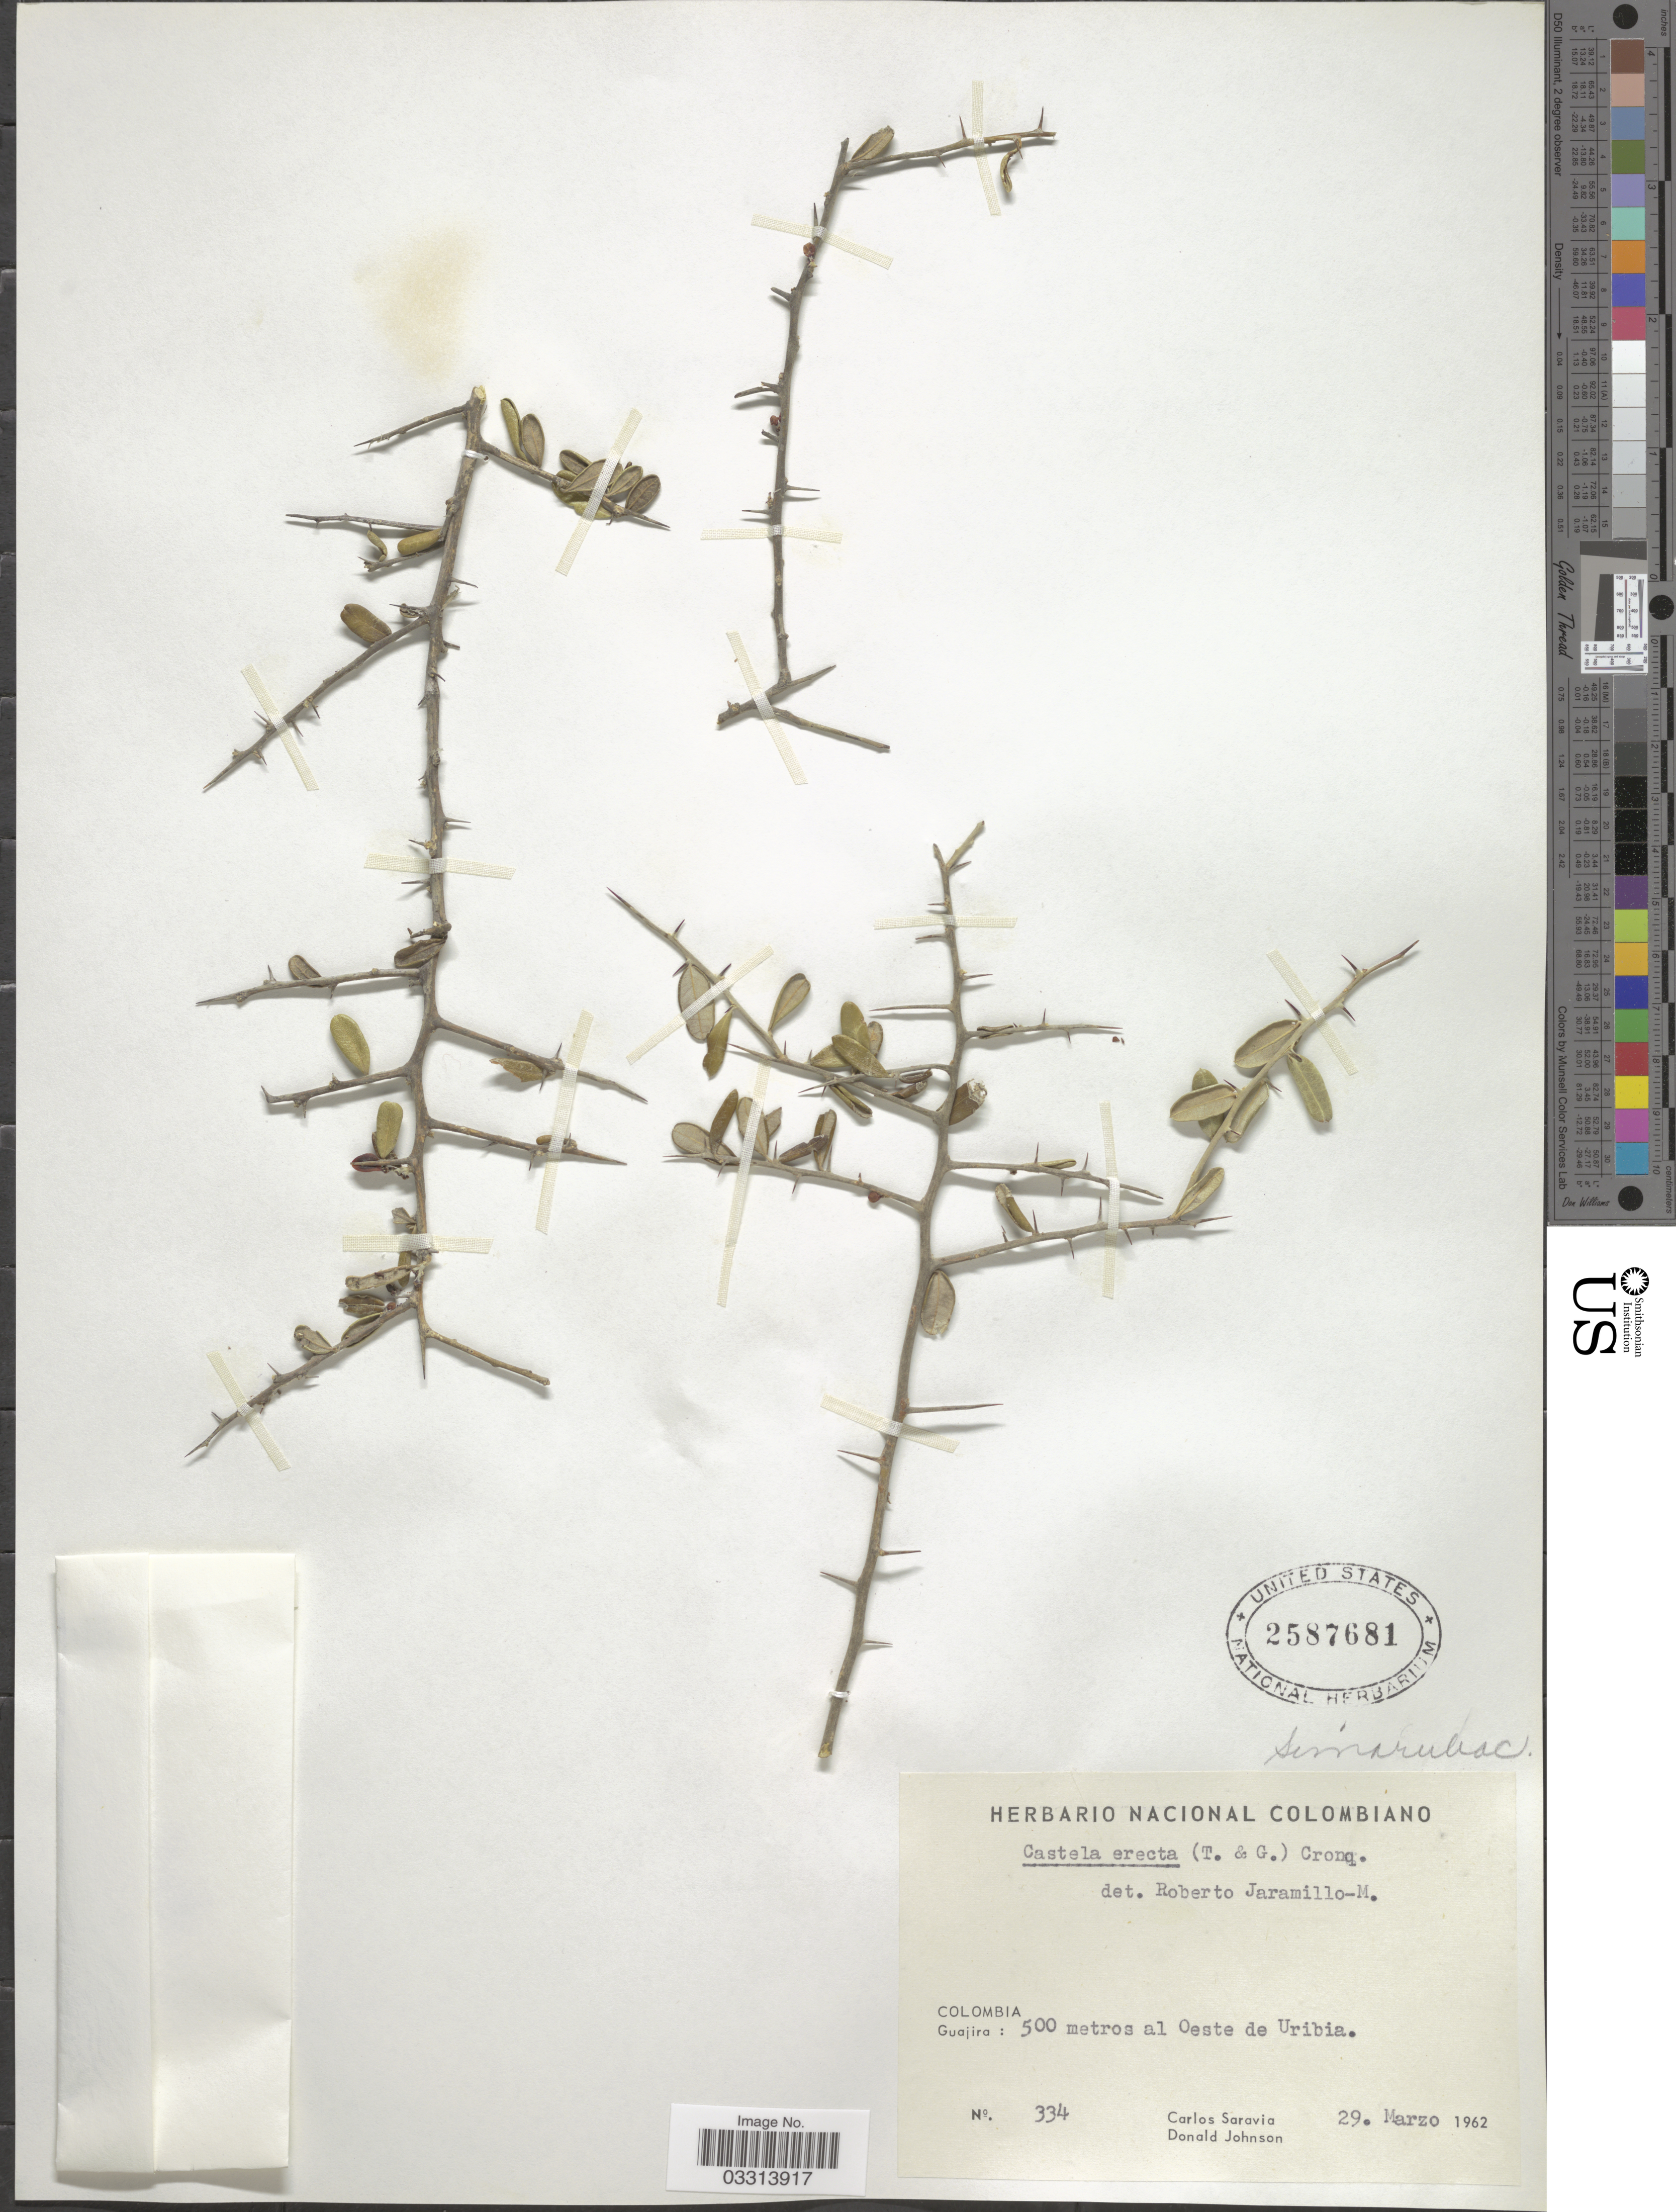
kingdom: Plantae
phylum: Tracheophyta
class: Magnoliopsida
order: Sapindales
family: Simaroubaceae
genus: Castela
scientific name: Castela erecta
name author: Turpin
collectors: C. Saravia & D. Johnson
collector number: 334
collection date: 1962-03-29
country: Colombia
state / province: La Guajira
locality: Guajira: 500 metros al Oeste de Uribia.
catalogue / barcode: US 2587681